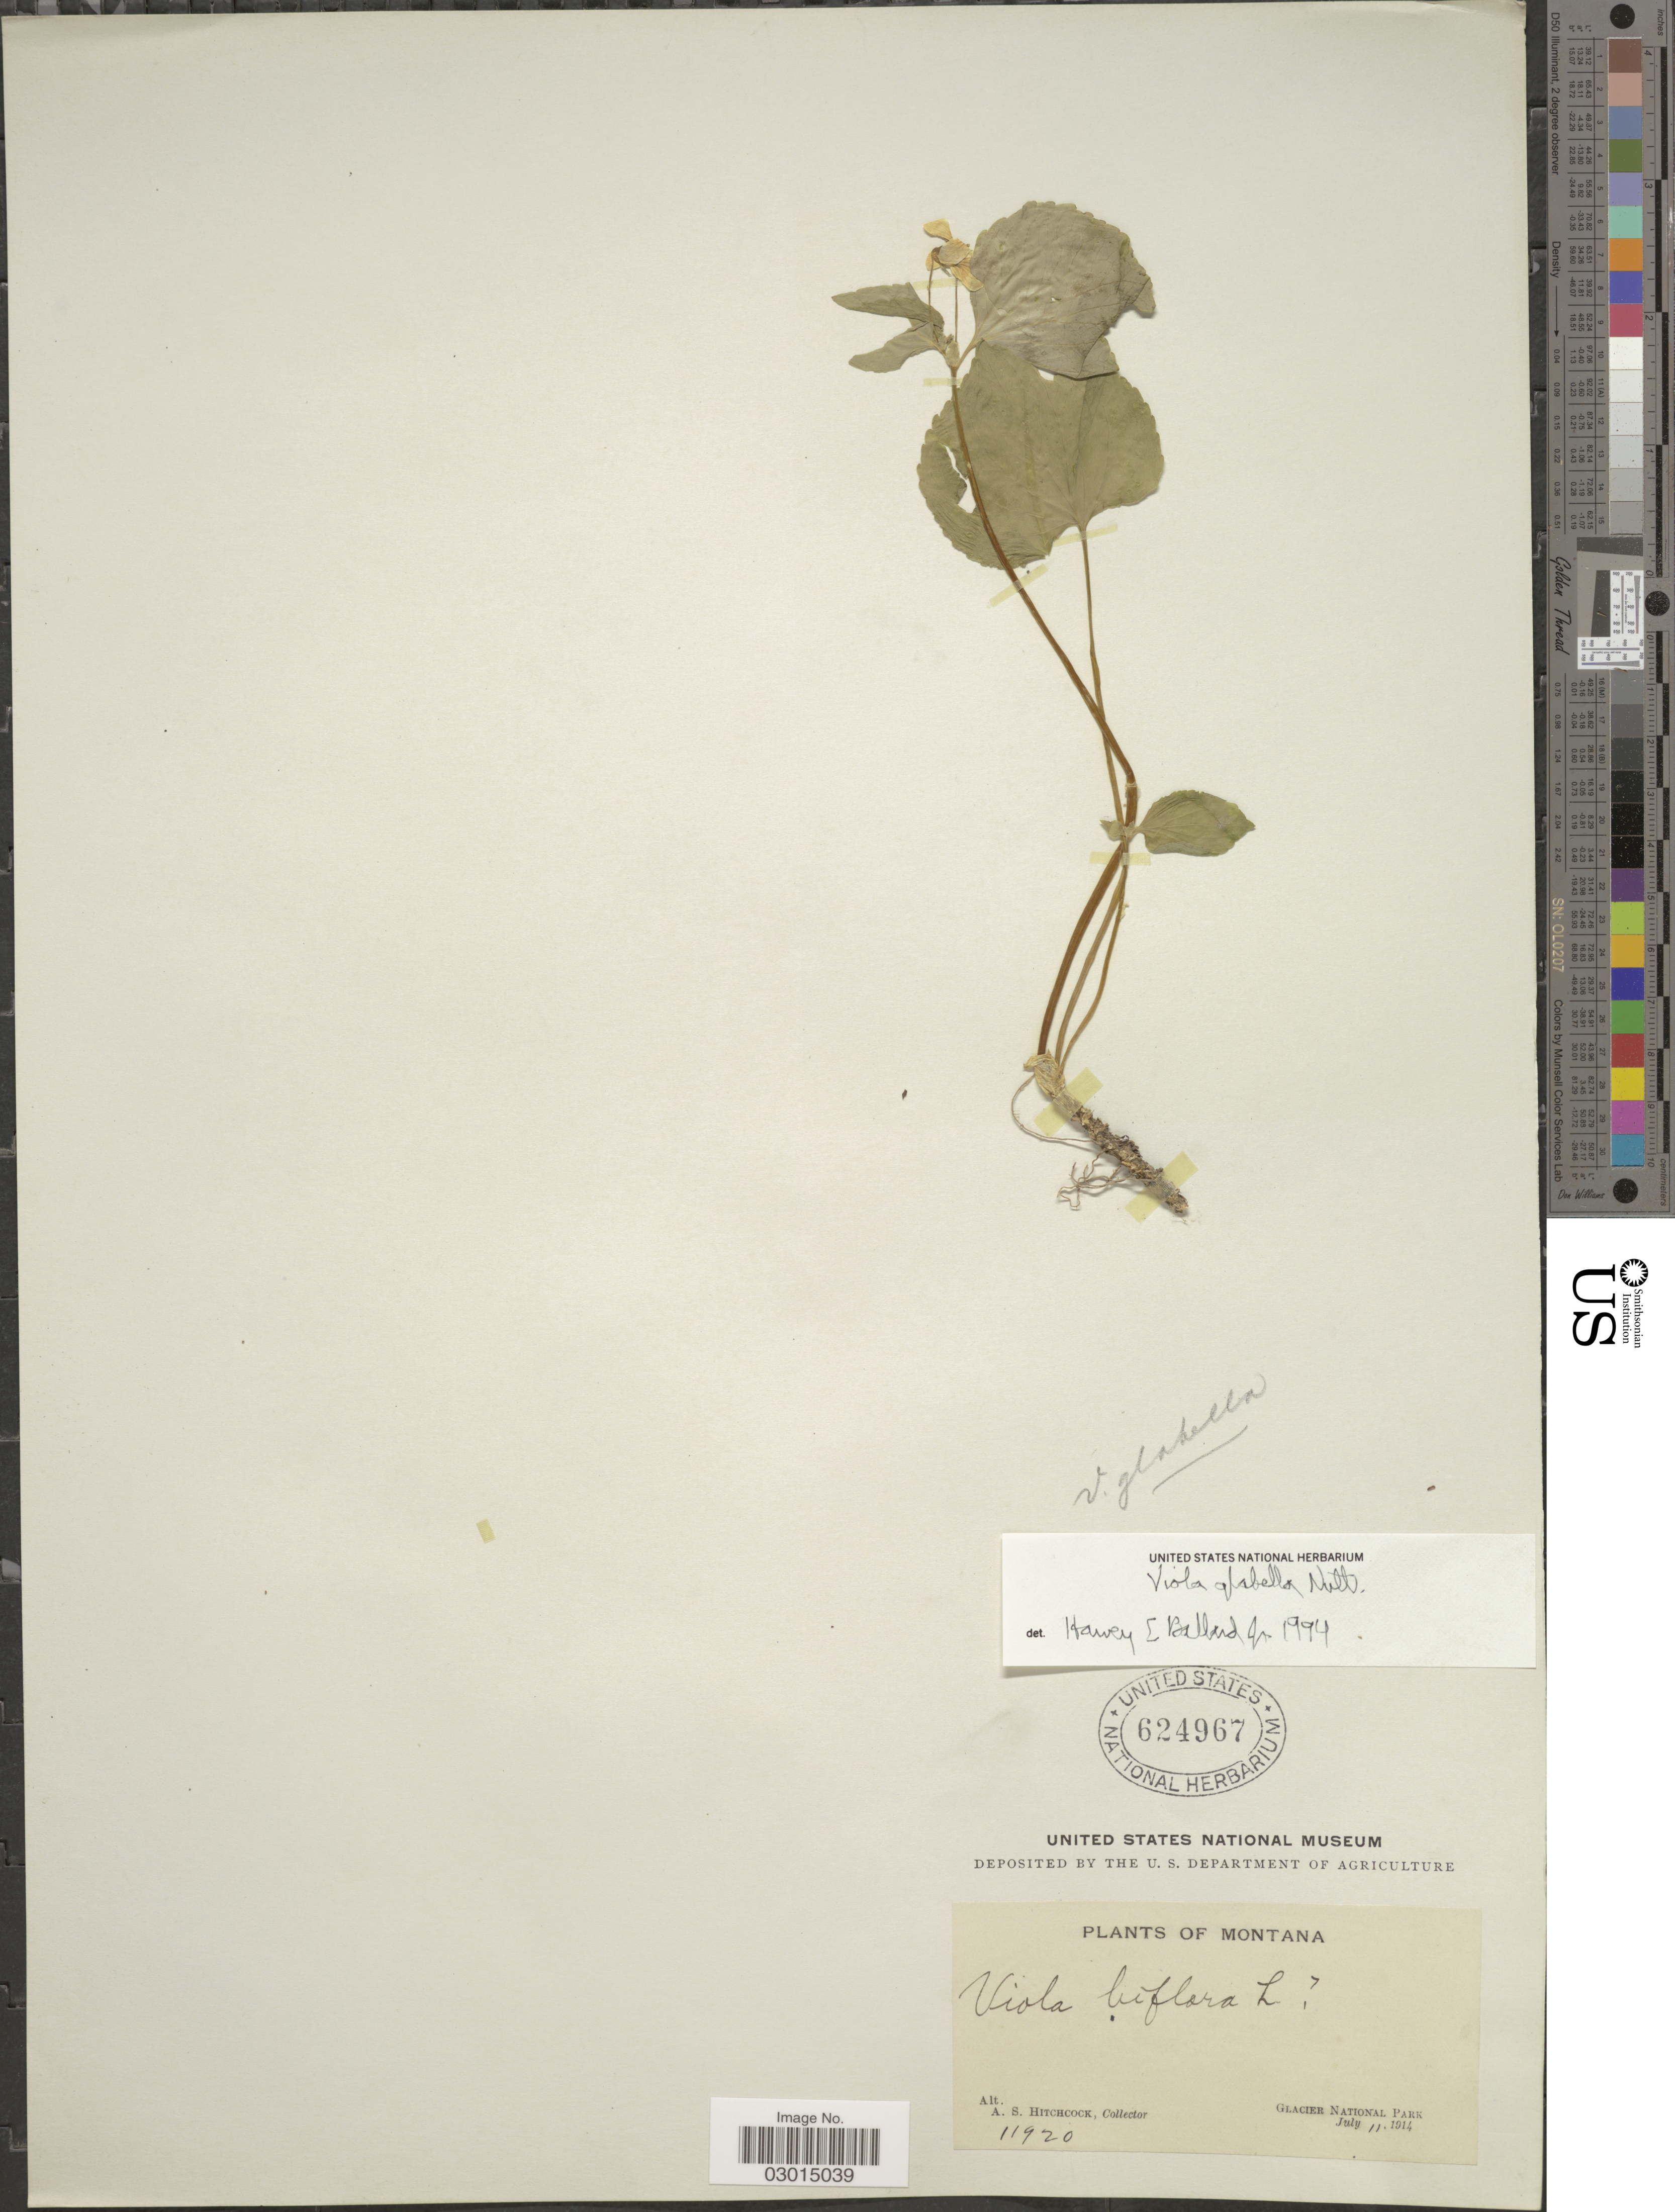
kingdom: Plantae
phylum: Tracheophyta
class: Magnoliopsida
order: Malpighiales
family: Violaceae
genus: Viola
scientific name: Viola glabella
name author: Nutt.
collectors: A. S. Hitchcock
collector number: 11920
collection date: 1914-07-11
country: United States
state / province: Montana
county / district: Flathead / Glacier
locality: Glacier National Park.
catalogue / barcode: US 624967